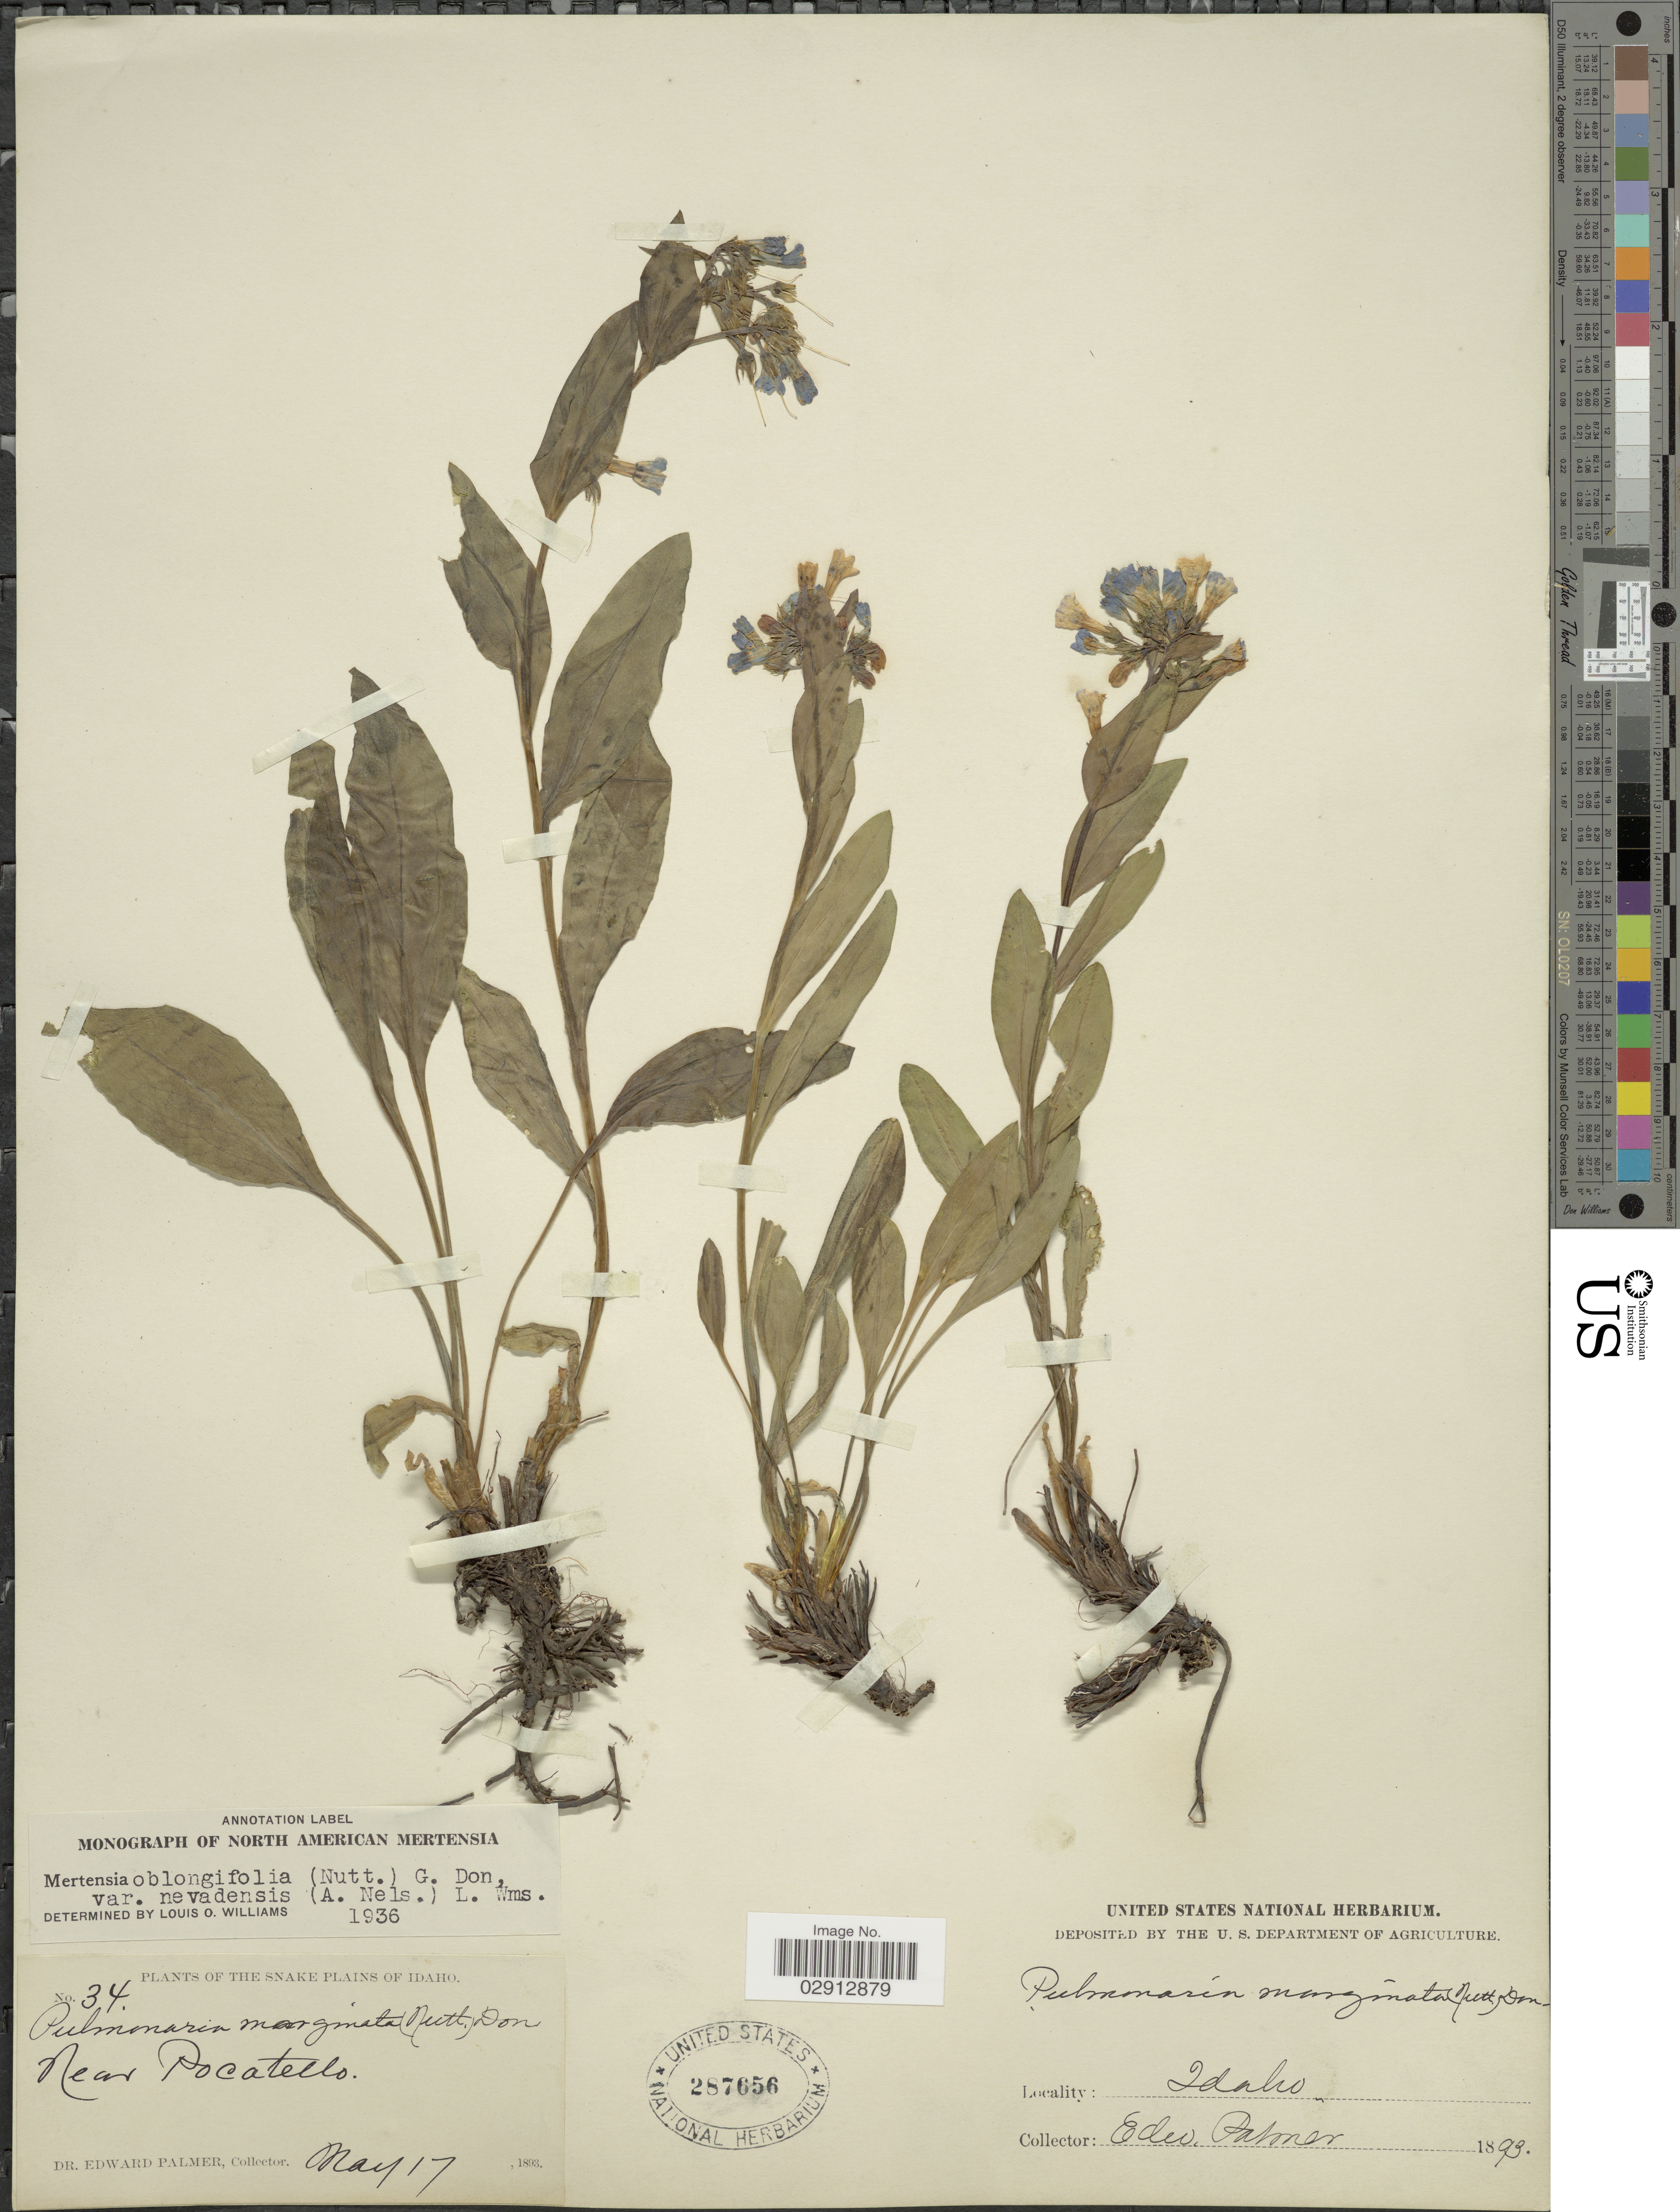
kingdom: Plantae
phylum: Tracheophyta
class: Magnoliopsida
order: Boraginales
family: Boraginaceae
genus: Mertensia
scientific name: Mertensia oblongifolia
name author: (Nutt.) G. Don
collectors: E. Palmer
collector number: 34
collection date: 1893-05-17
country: United States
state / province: Idaho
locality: Snake plains of Idaho. Near Pocatello.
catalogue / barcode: US 287656